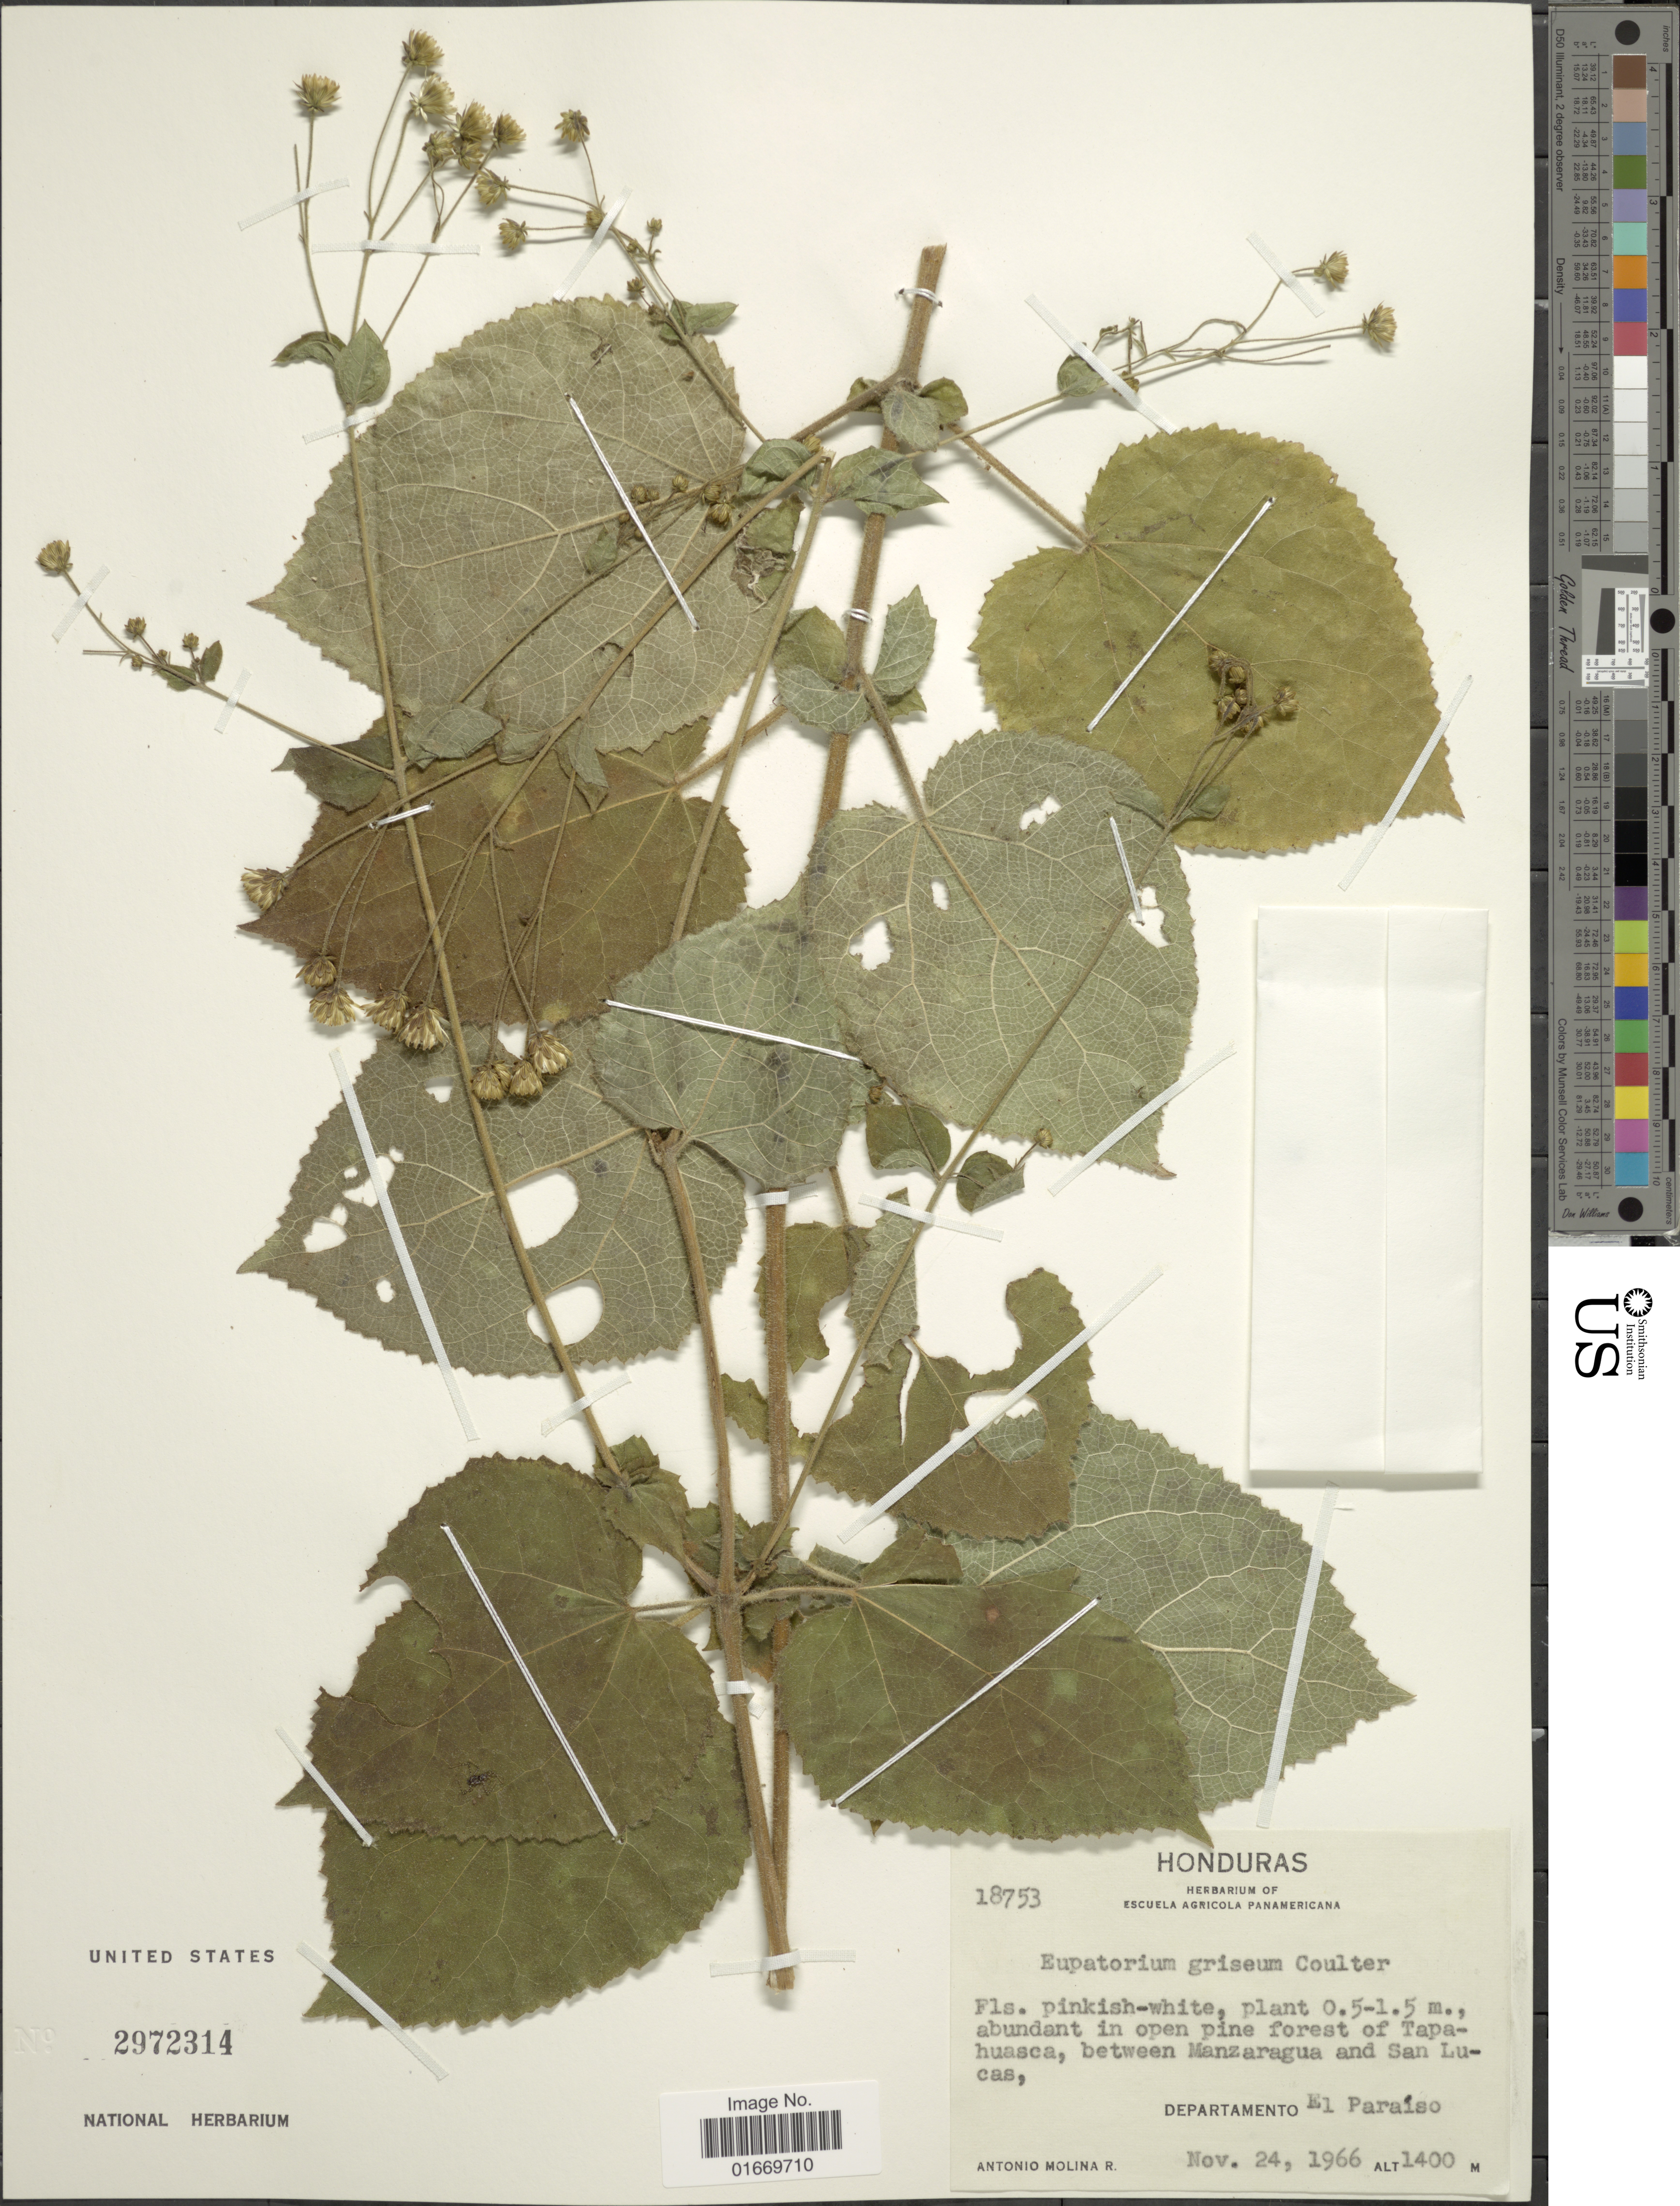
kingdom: Plantae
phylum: Tracheophyta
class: Magnoliopsida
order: Asterales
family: Asteraceae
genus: Peteravenia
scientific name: Peteravenia grisea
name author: (J.M. Coult.) R.M. King & H. Rob.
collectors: A. Molina R.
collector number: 18753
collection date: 1966-11-24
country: Honduras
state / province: El Paraíso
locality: Honduras. in open pine forest of Tapahuasca, between Manzaragua and San Lucas. Departamento El Paraiso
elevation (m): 1400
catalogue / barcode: US 2972314